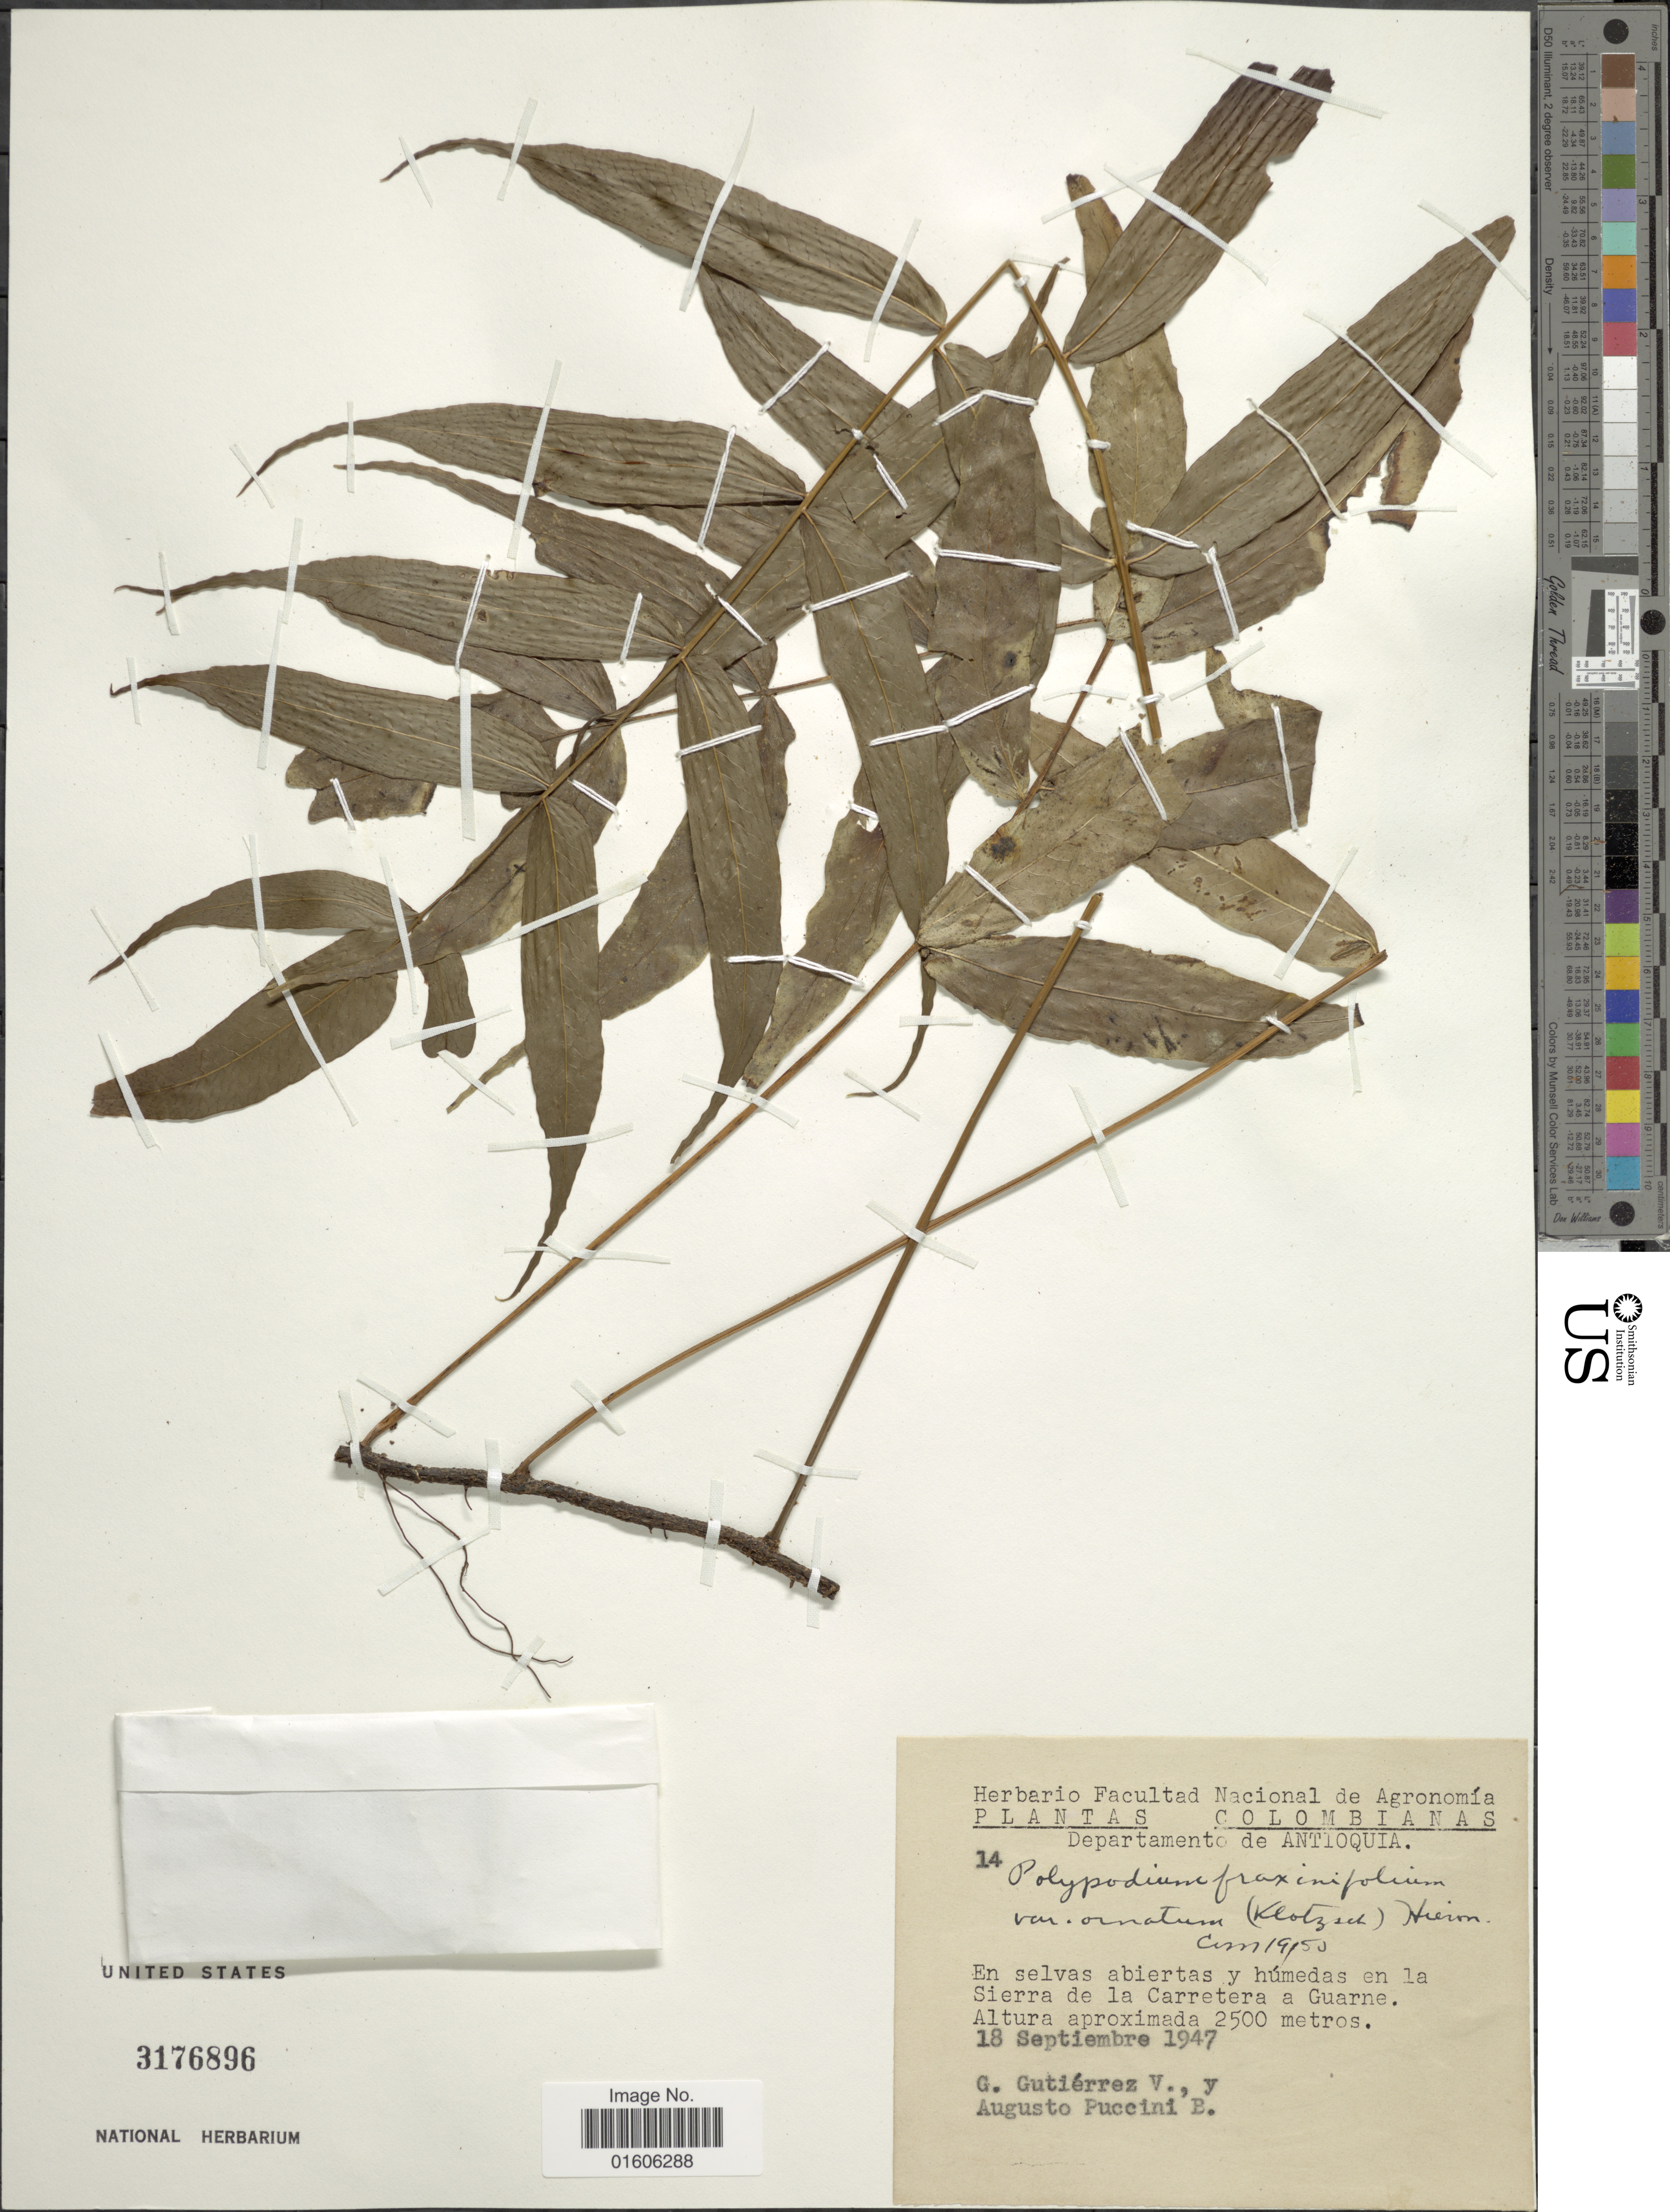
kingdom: Plantae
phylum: Tracheophyta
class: Polypodiopsida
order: Polypodiales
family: Polypodiaceae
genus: Serpocaulon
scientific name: Serpocaulon fraxinifolium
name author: (Jacq.) A.R. Sm.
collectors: G. Gutiérrez V. & A. Puccini B.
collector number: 14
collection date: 1947-09-18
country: Colombia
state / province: Antioquia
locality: Department de Antioquia. En selvas abiertas y húmedas en la Sierra de la Carretera a Guarne.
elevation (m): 2500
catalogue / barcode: US 3176896